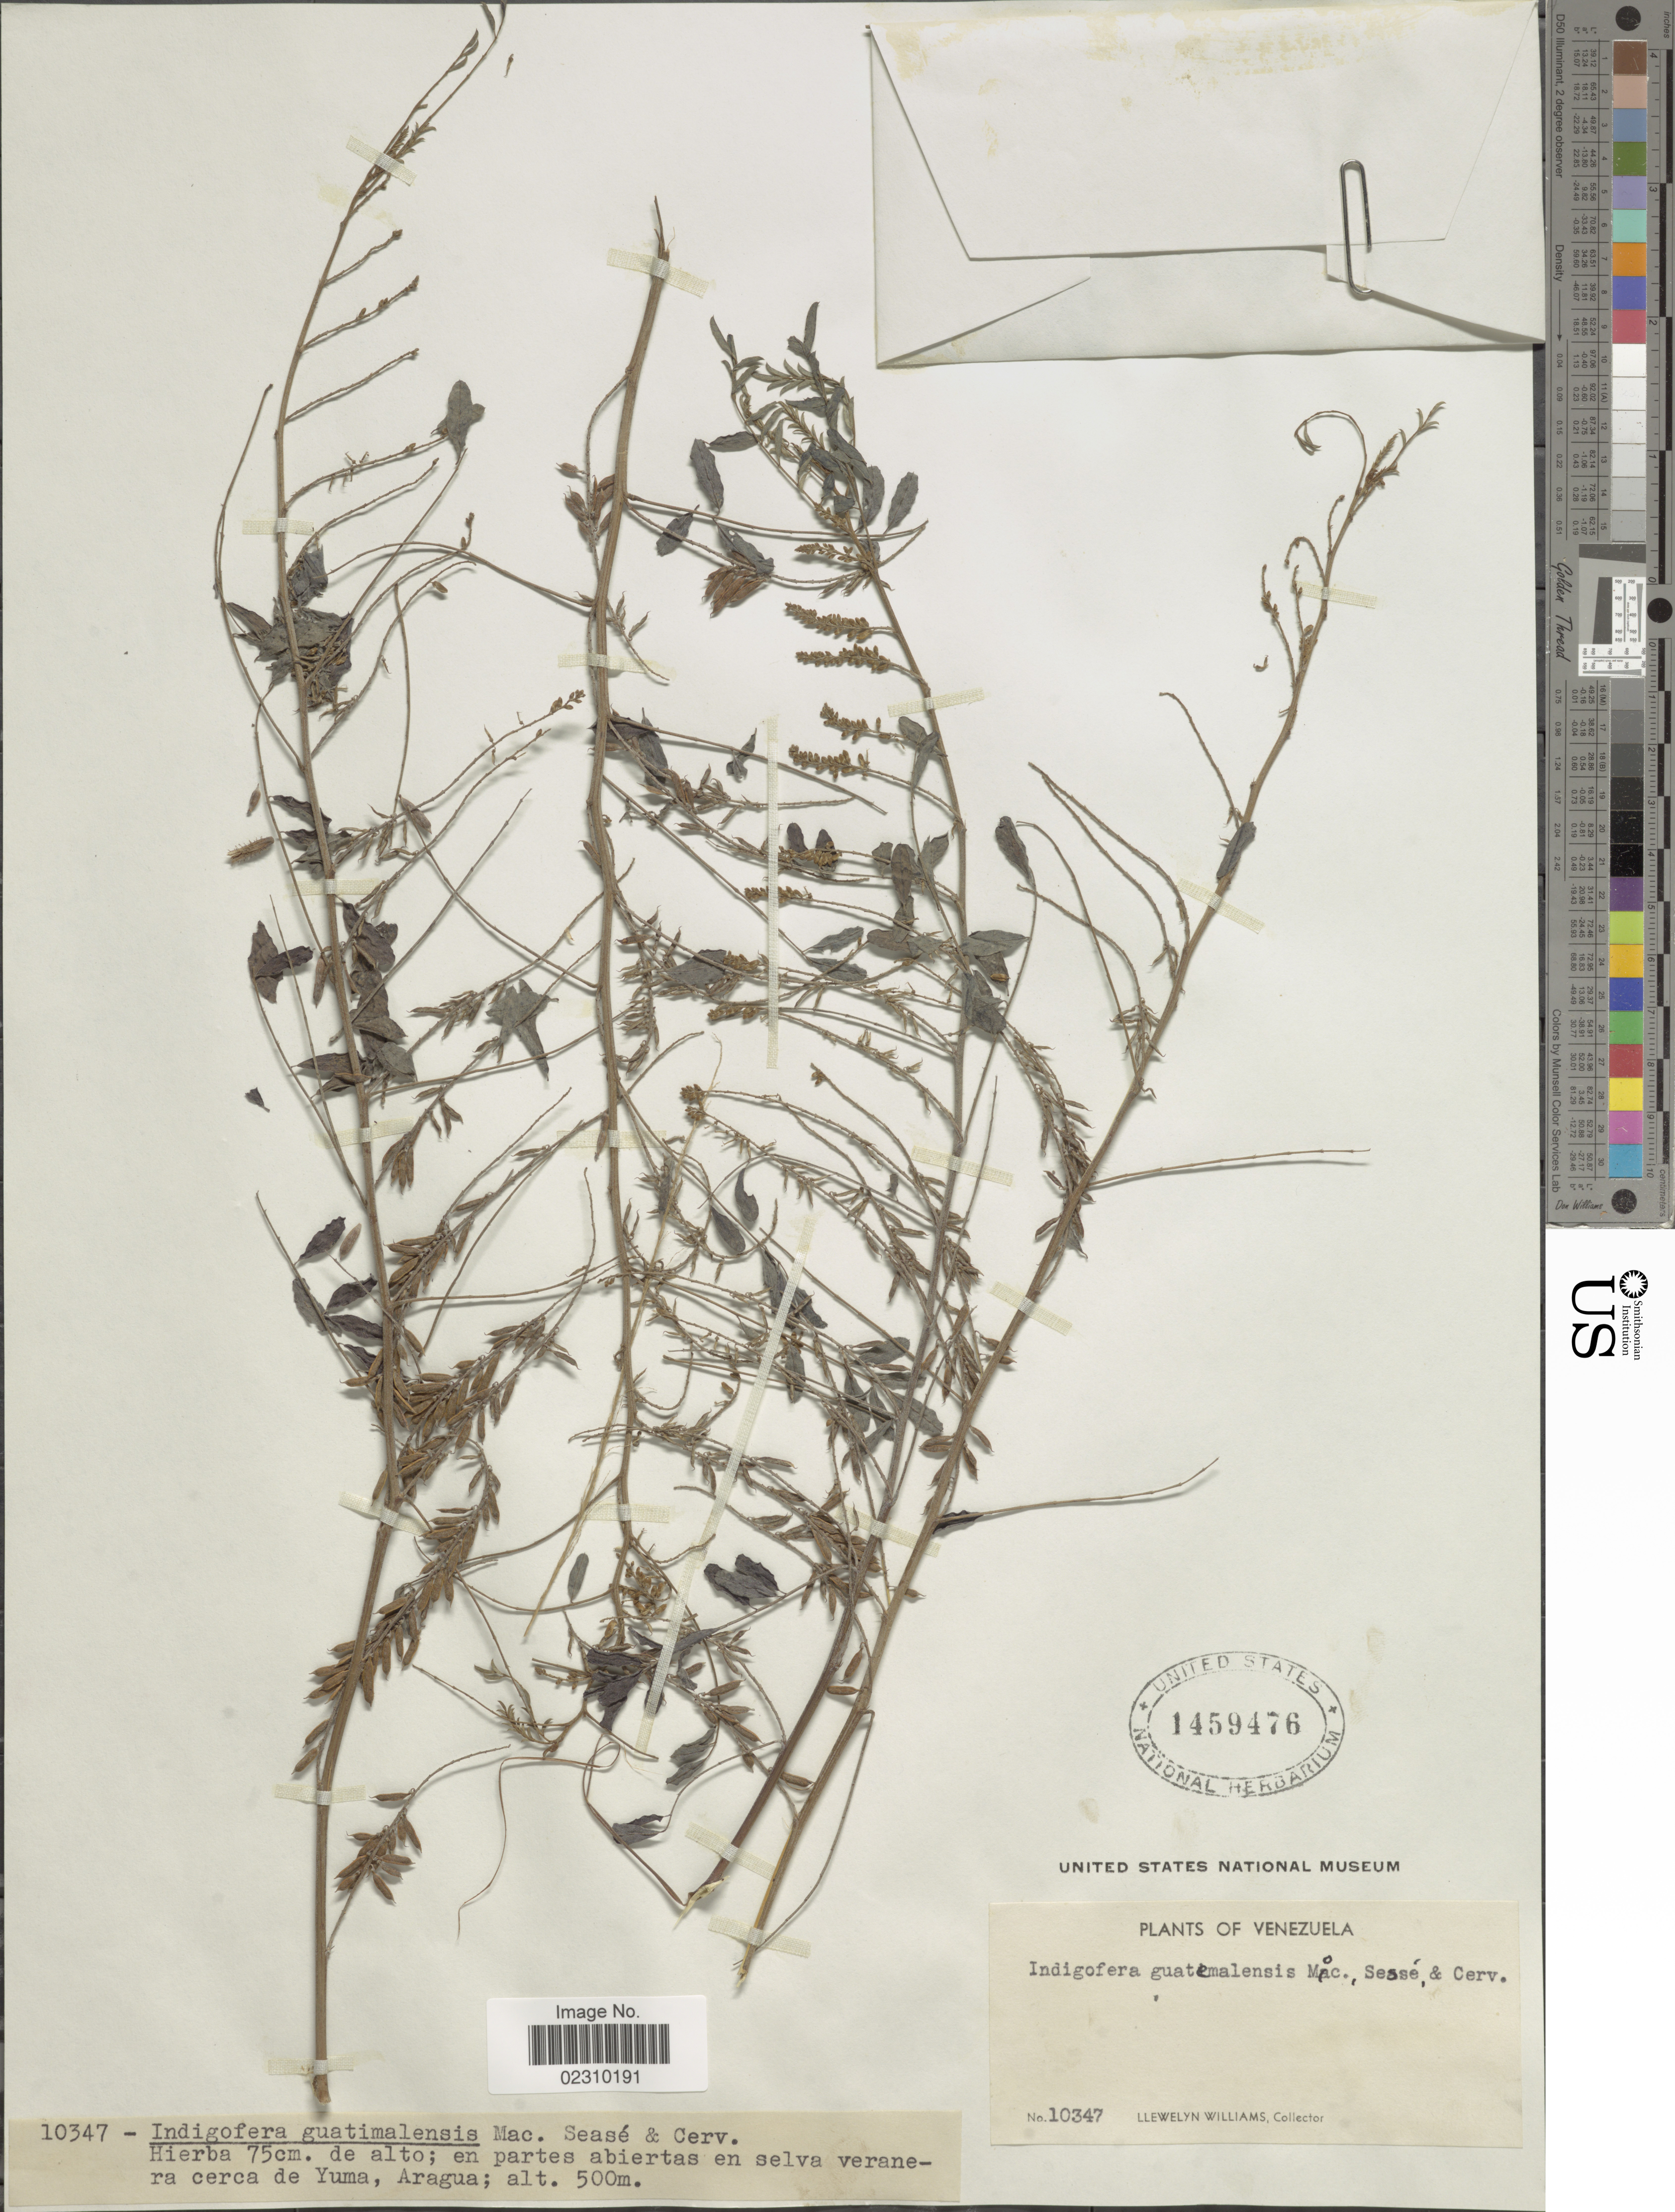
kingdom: Plantae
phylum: Tracheophyta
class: Magnoliopsida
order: Fabales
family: Fabaceae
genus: Indigofera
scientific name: Indigofera guatemalensis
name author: Moc. et al. ex Backer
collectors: Ll. Williams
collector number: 10347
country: Venezuela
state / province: Aragua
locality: Venezuela. En partes abiertas en selva veranera cerca de Yuma, Aragua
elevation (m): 500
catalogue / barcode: US 1459476